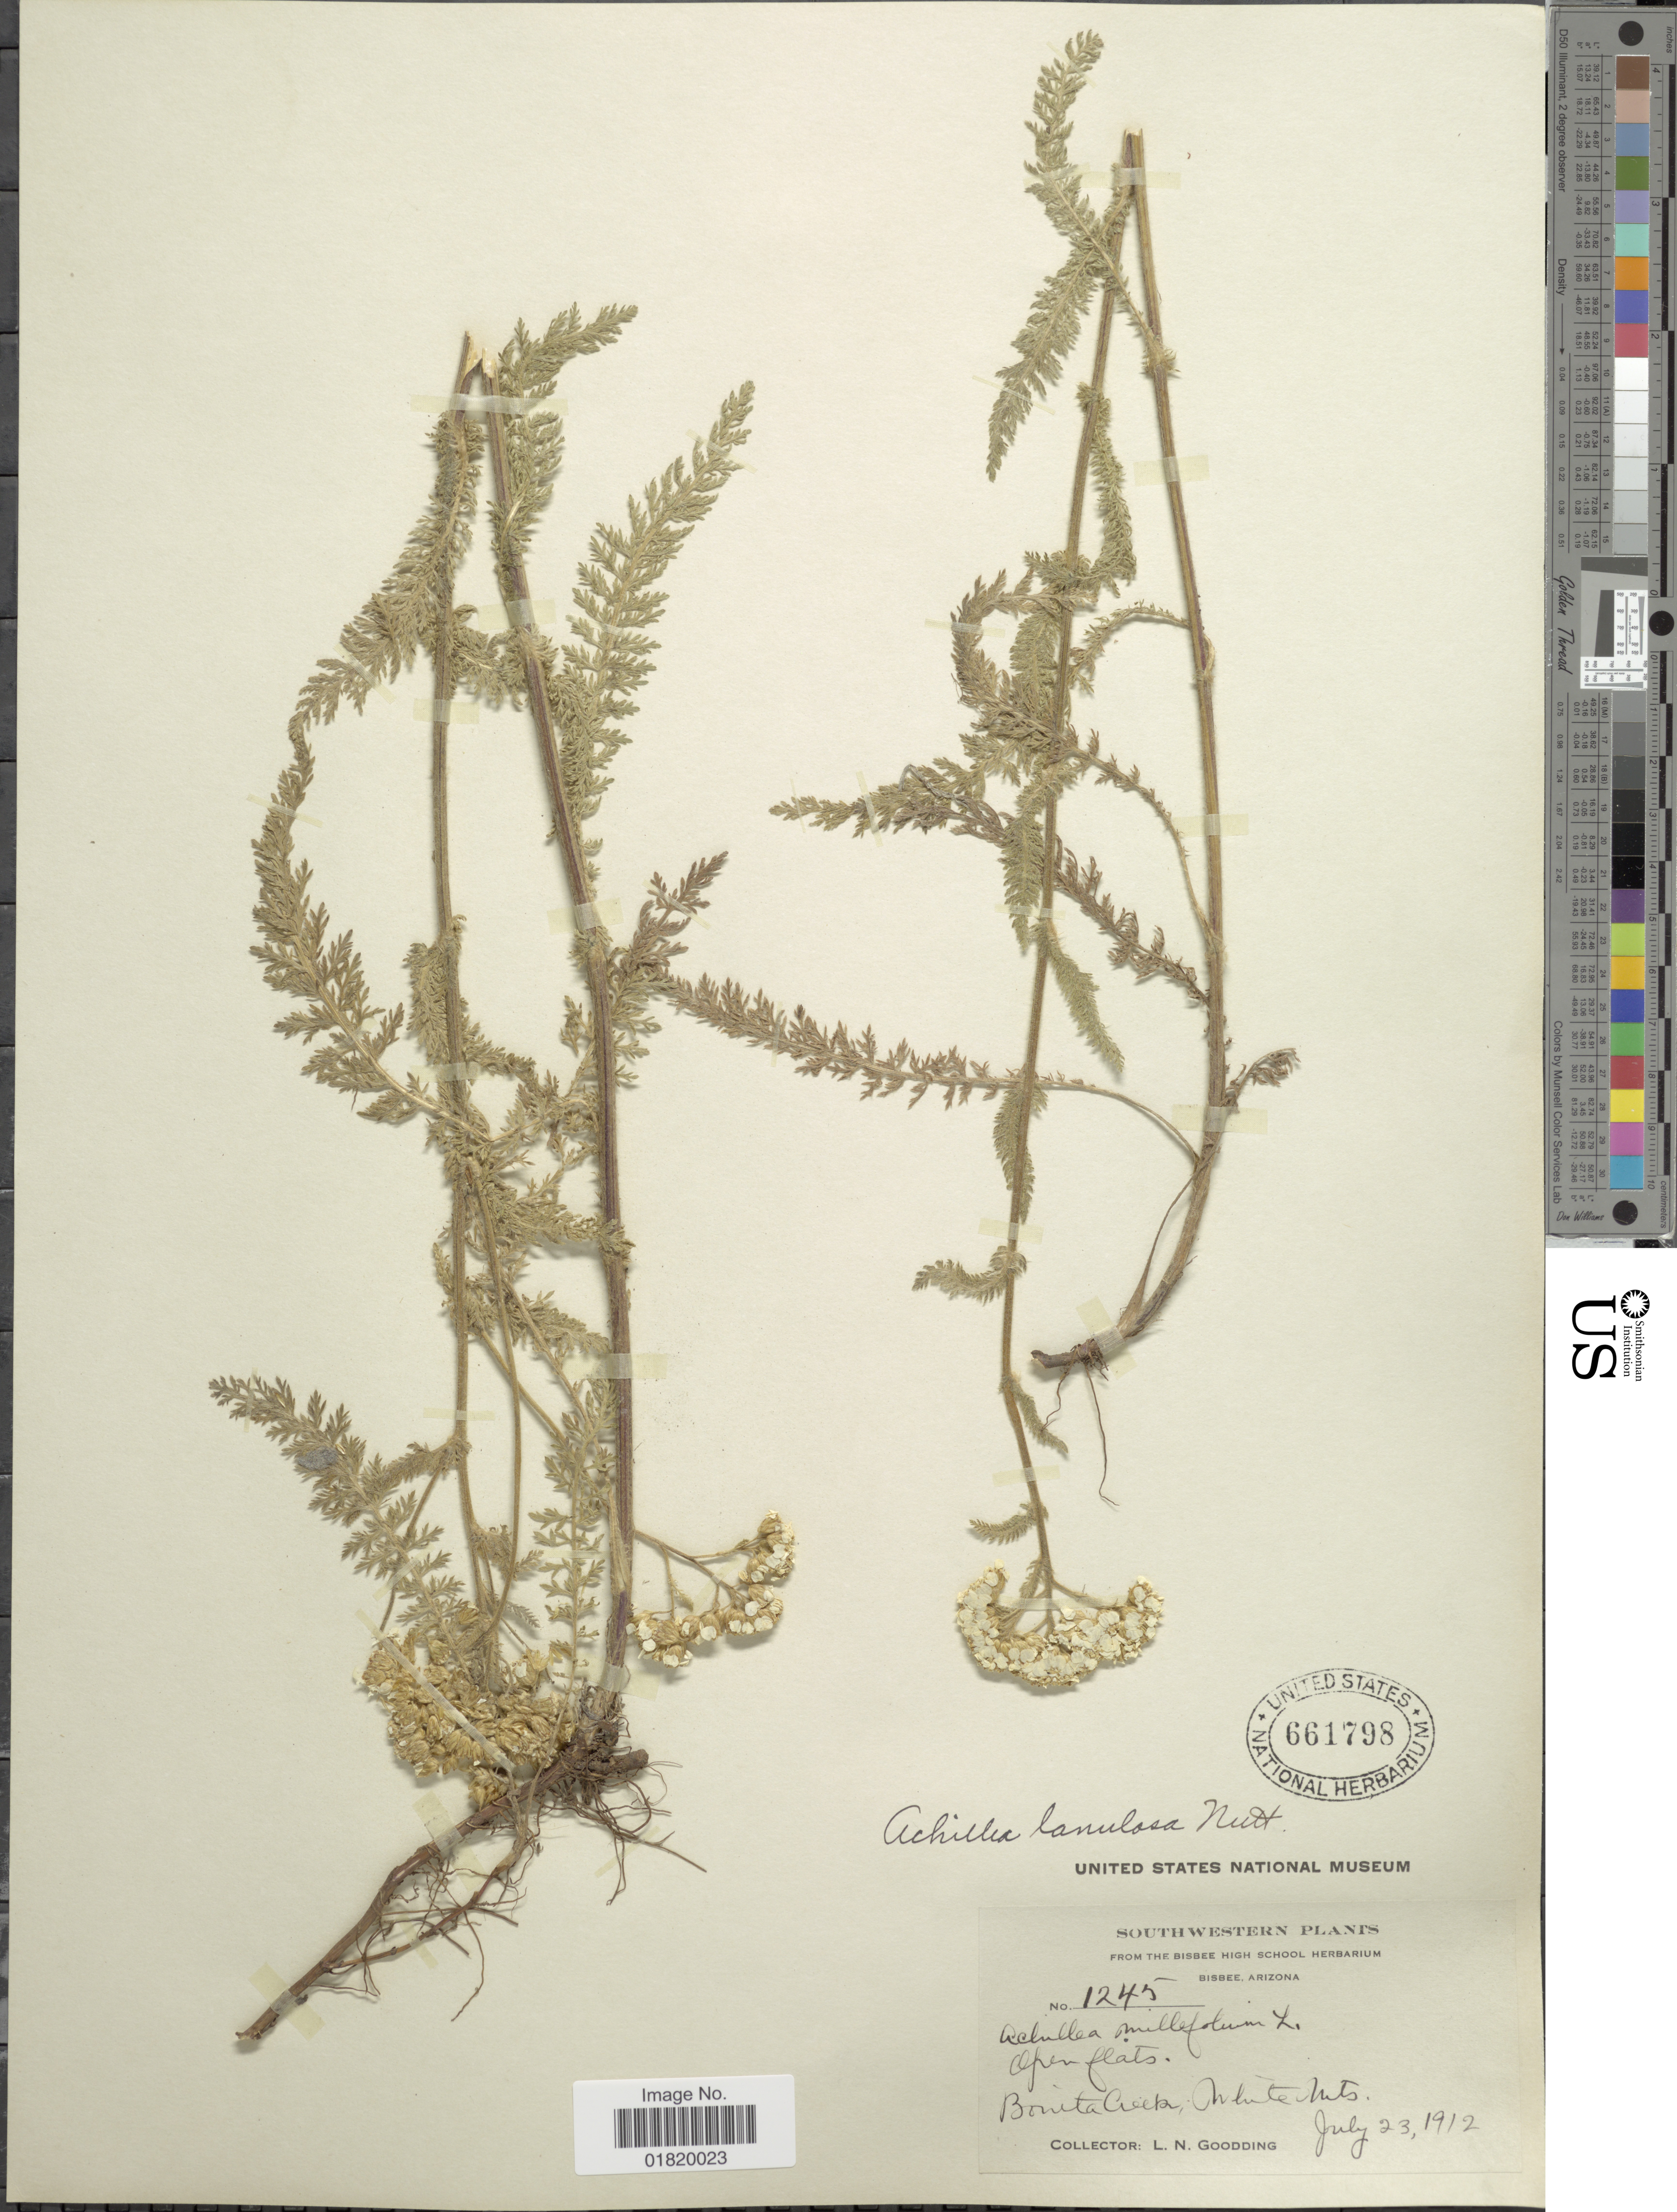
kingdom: Plantae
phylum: Tracheophyta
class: Magnoliopsida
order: Asterales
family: Asteraceae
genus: Achillea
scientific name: Achillea lanulosa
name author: Nutt.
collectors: L. N. Goodding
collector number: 1245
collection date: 1912-07-23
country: United States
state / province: Arizona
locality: Southwestern. Bonita Creek, White Mts.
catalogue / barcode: US 661798